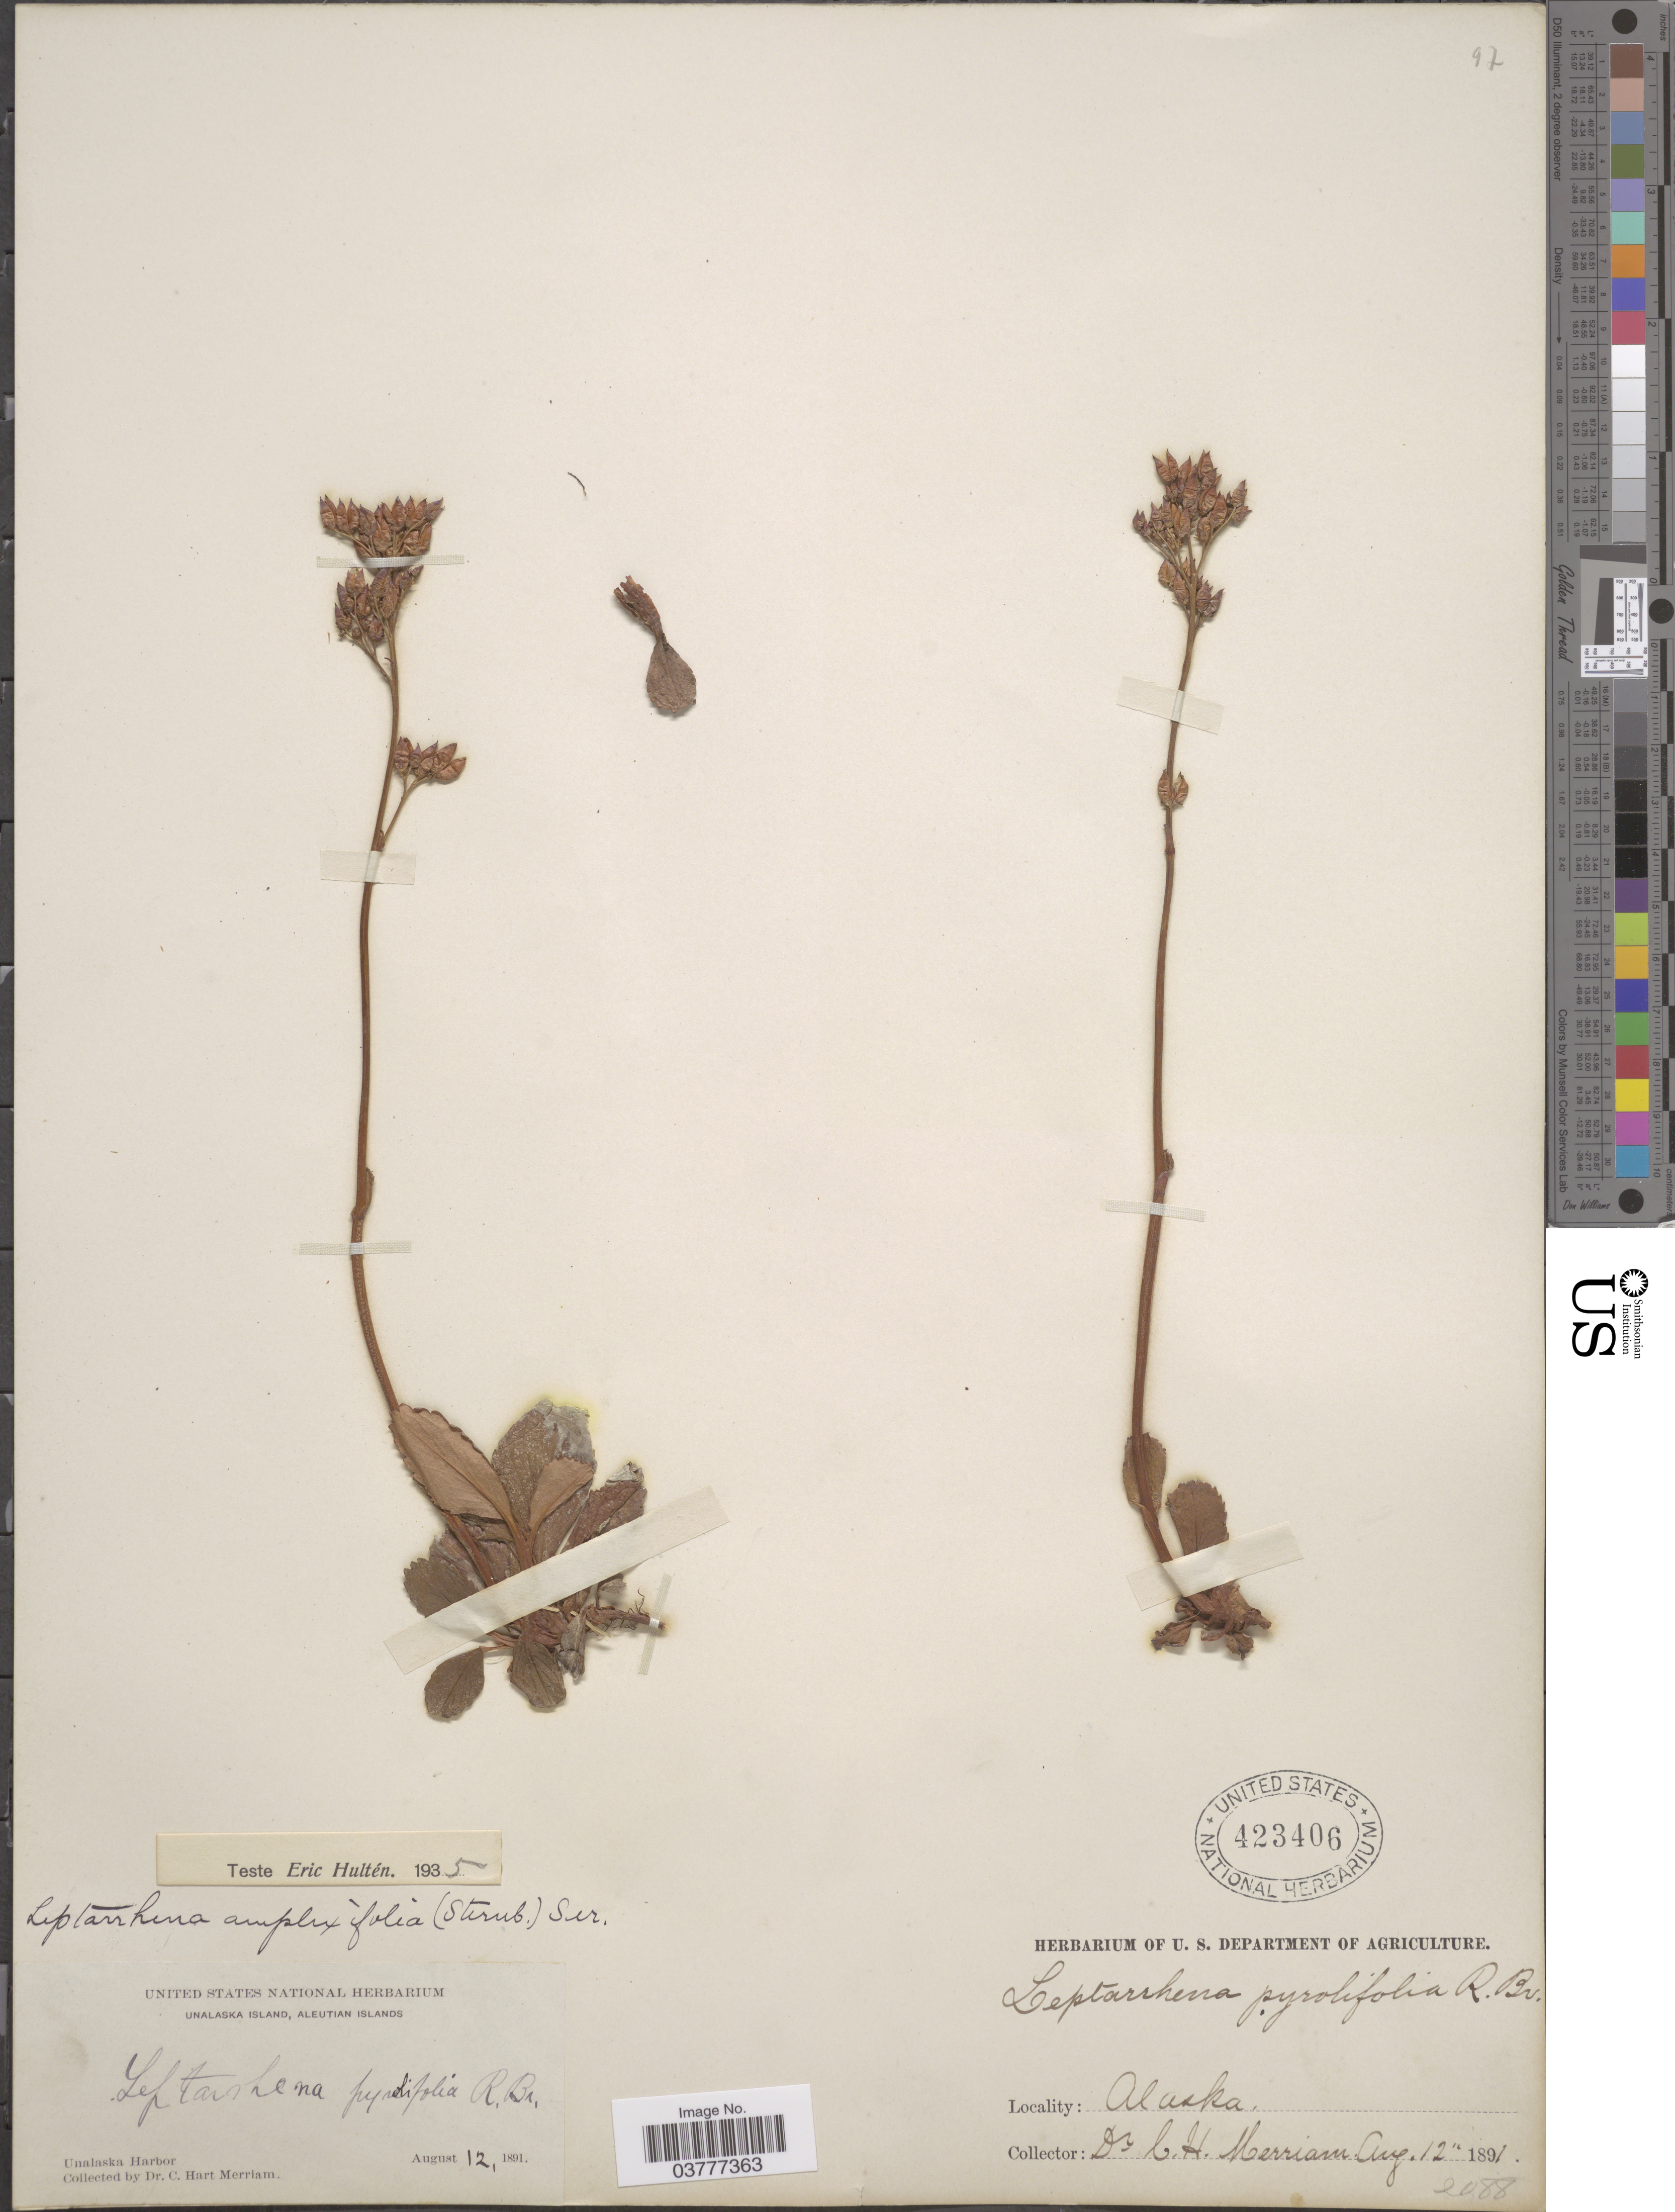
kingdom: Plantae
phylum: Tracheophyta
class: Magnoliopsida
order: Saxifragales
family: Saxifragaceae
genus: Leptarrhena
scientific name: Leptarrhena pyrolifolia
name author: (D. Don) Ser.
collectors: C. Merriam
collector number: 2088?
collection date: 1891-08-12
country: United States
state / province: Alaska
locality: Unalaska Island, Aleutian Islands. Unalaska Harbor.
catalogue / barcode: US 423406